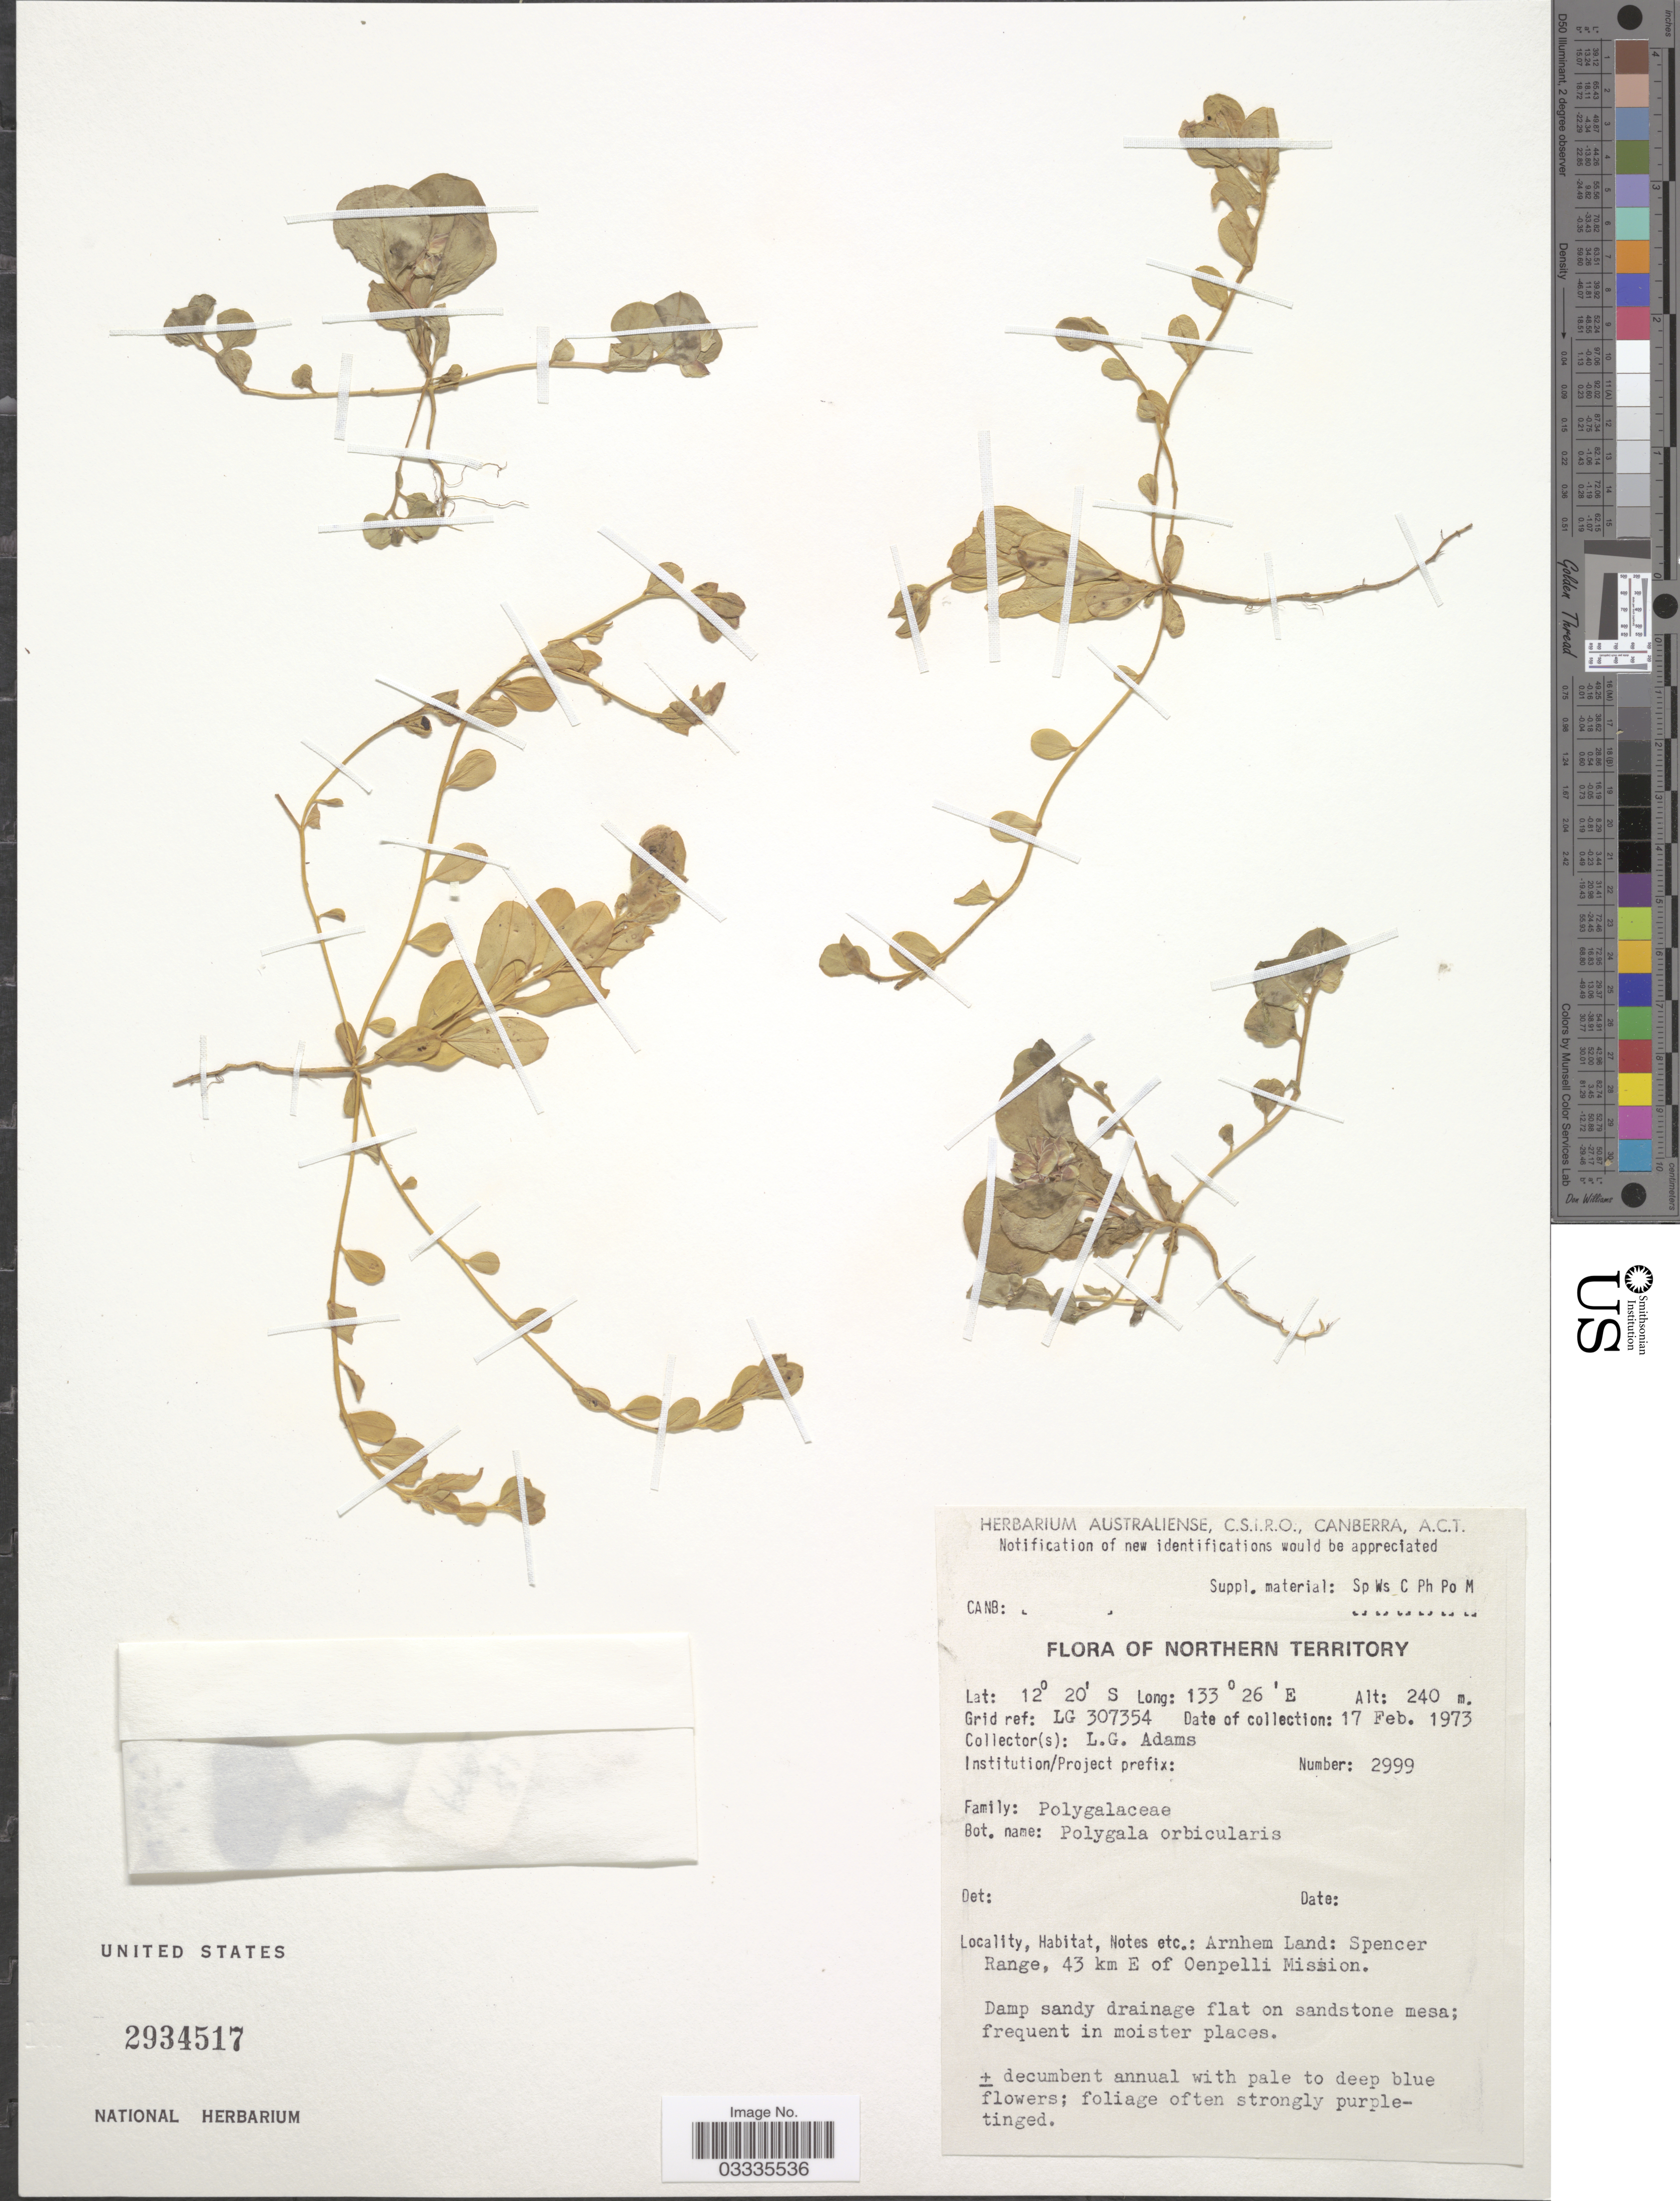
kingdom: Plantae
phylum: Tracheophyta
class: Magnoliopsida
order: Fabales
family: Polygalaceae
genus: Polygala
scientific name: Polygala orbicularis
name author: Benth.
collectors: L. G. Adams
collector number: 2999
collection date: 1973-02-17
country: Australia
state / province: Northern Territory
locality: Grid ref: LG 307354. Arnhem Land: Spencer Range, 43 km E of Oenpelli Mission.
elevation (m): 240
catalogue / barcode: US 2934517